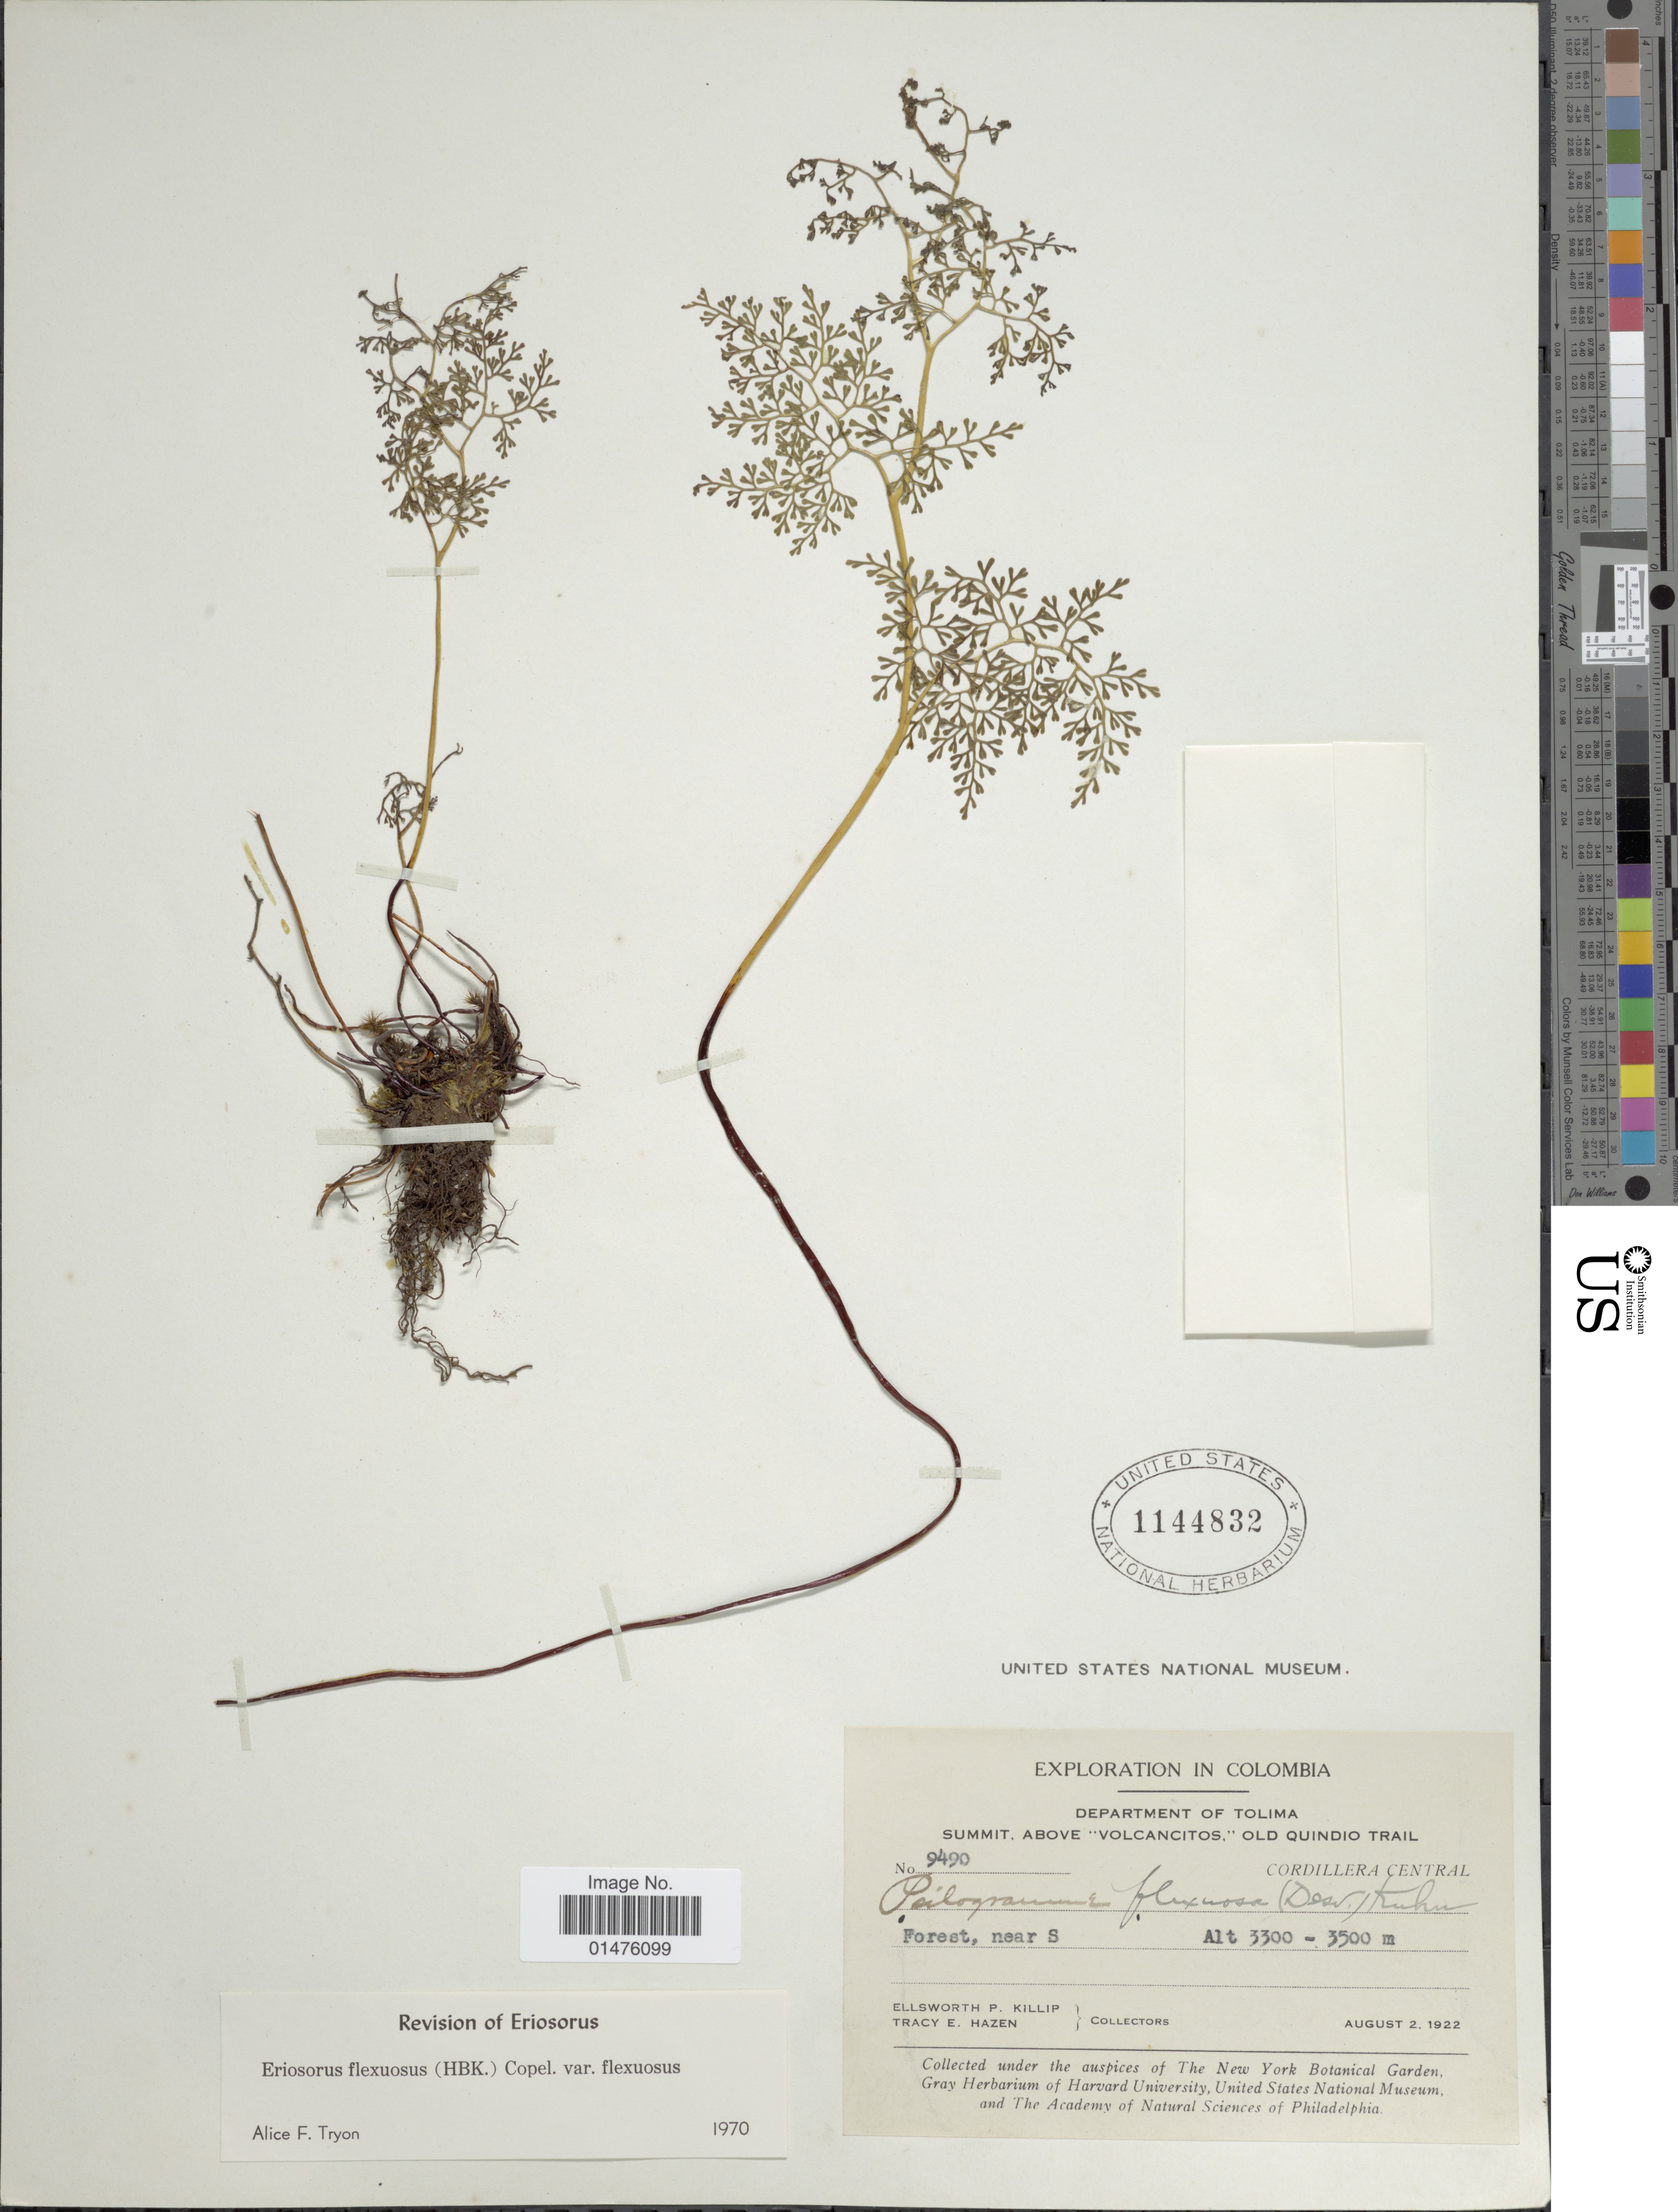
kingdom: Plantae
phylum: Tracheophyta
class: Polypodiopsida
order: Polypodiales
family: Pteridaceae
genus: Jamesonia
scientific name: Jamesonia flexuosa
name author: (Humb. & Bonpl.) Christenh.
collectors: E. P. Killip & T. E. Hazen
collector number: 9490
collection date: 1922-08-02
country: Colombia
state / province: Tolima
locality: Department of Tolima, Summit, above 'Volcancitos,' Old Quindio Trail, Cordillera Central, Forest, near S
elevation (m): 3300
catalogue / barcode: US 1144832